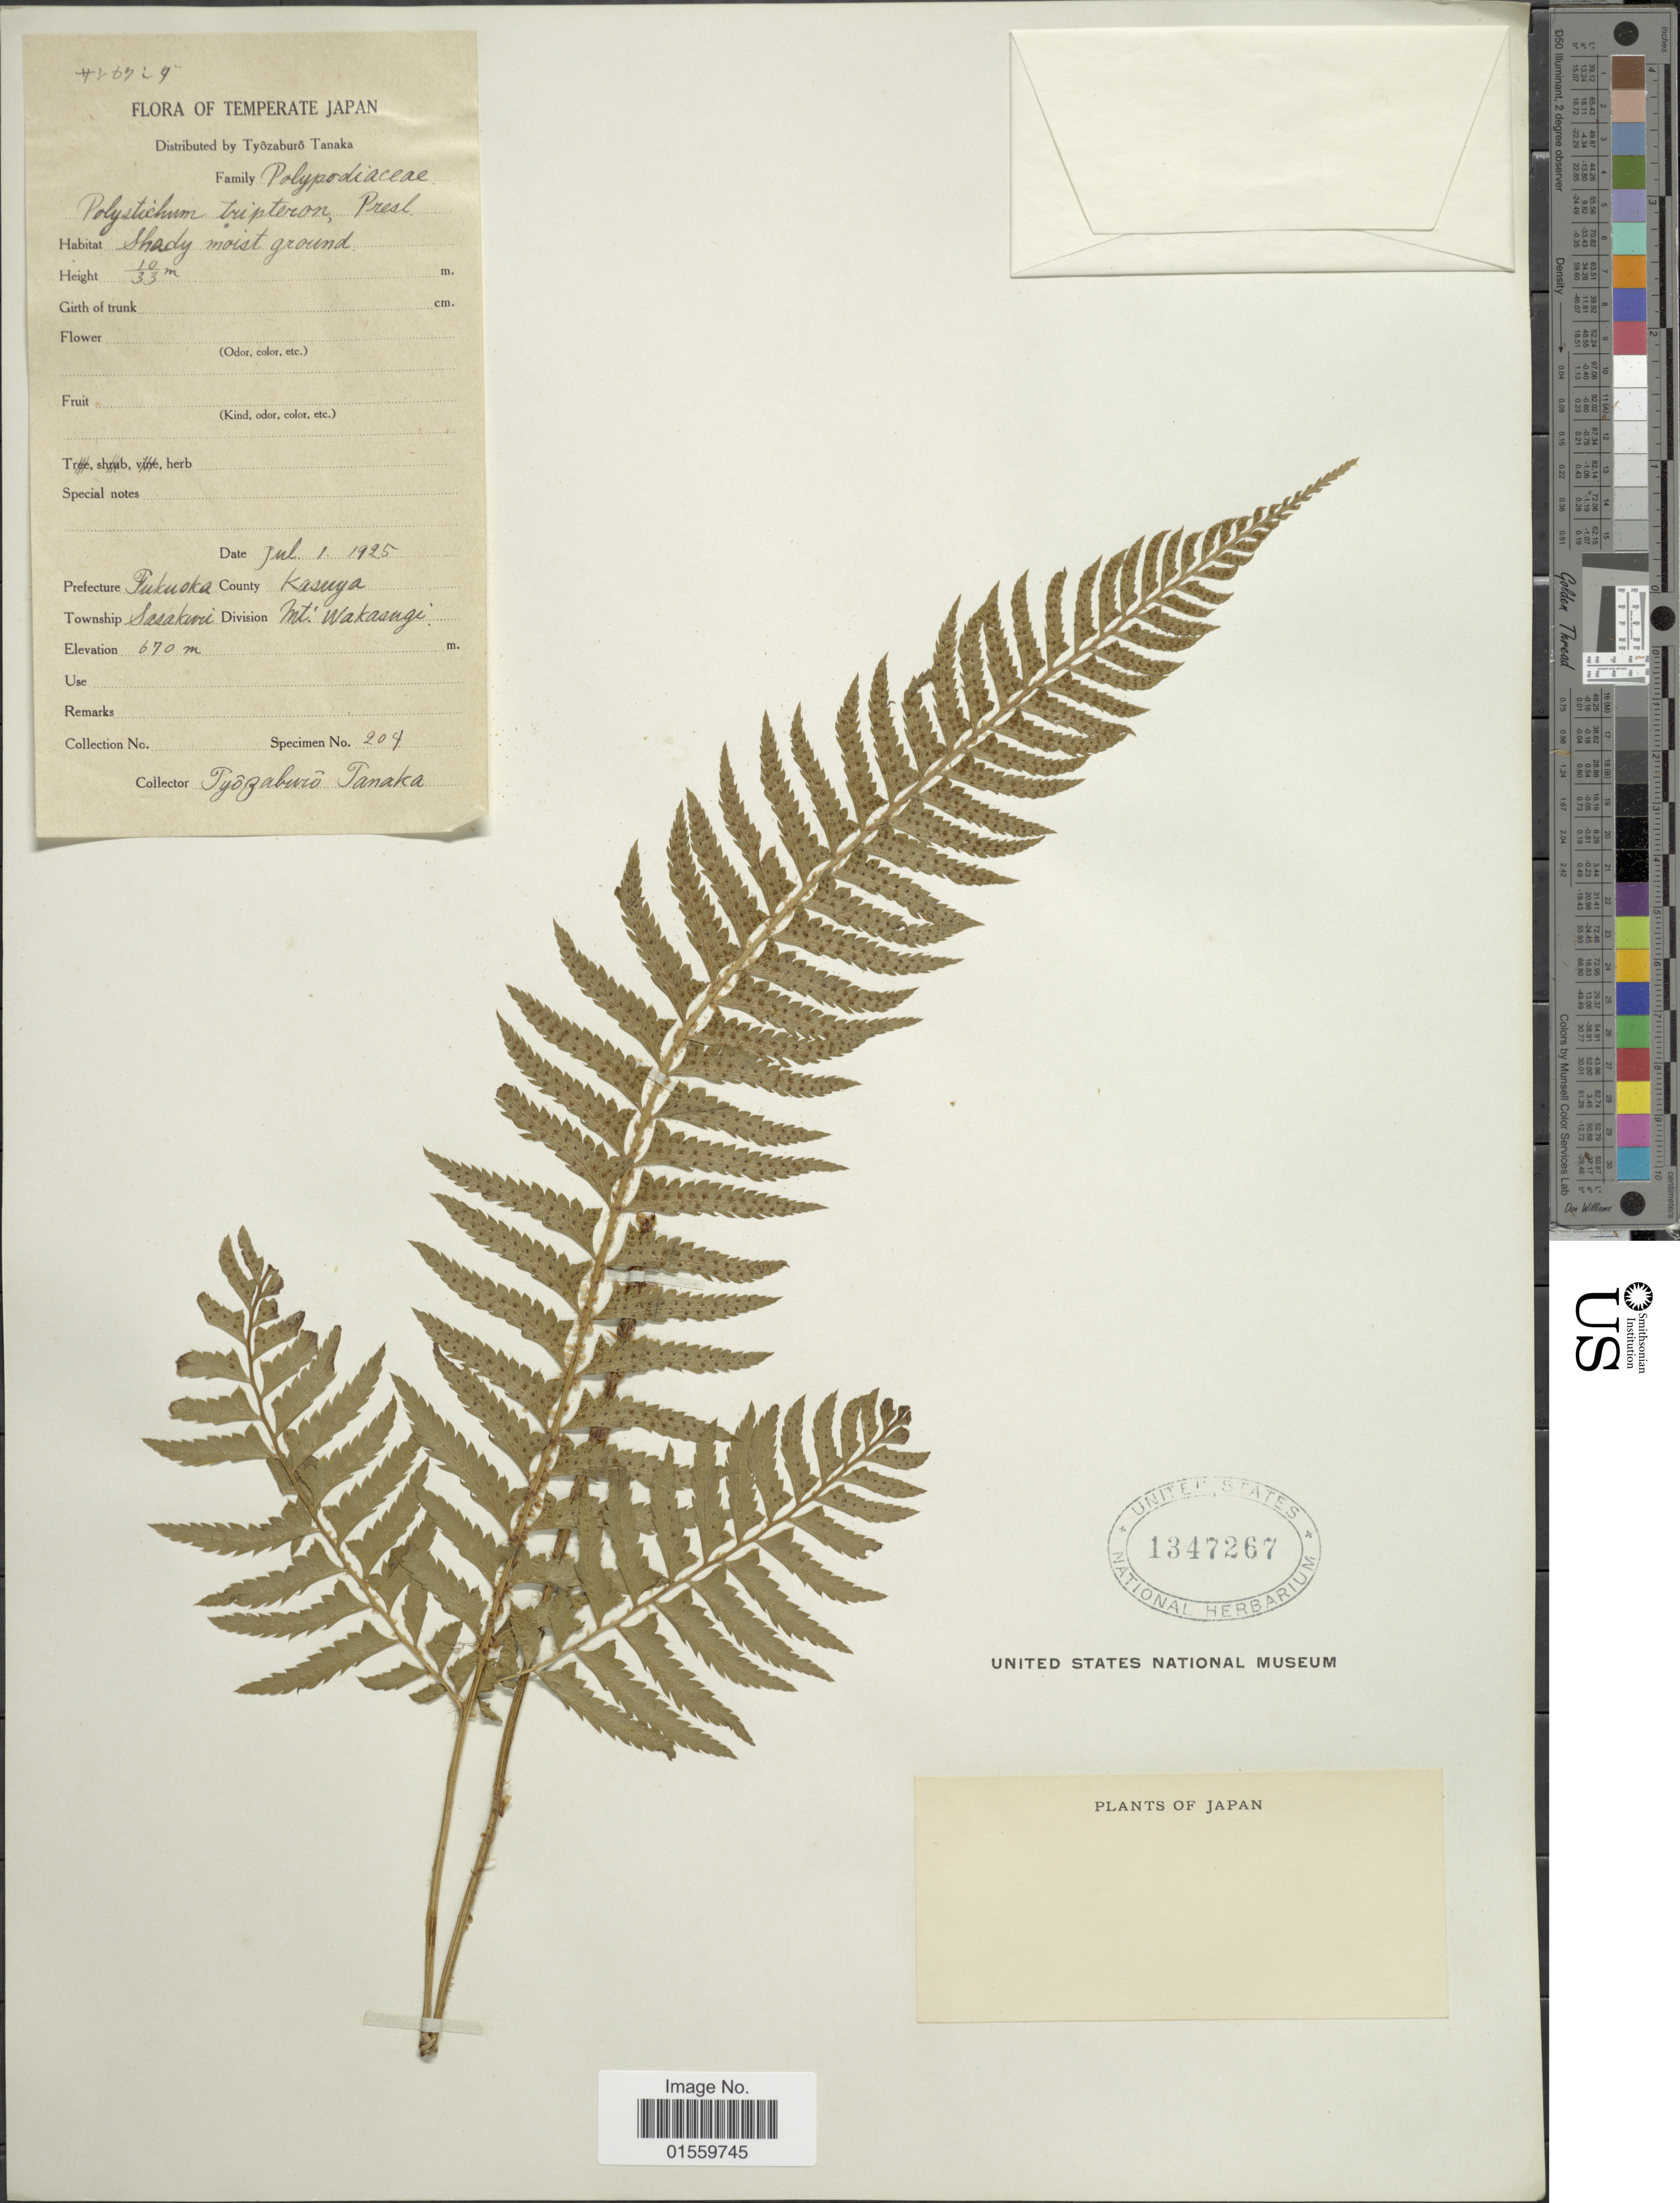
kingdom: Plantae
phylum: Tracheophyta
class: Polypodiopsida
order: Polypodiales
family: Dryopteridaceae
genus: Polystichum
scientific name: Polystichum tripteron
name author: (Kunze) C. Presl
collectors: T. Tamaka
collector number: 204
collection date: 1925-07-01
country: Japan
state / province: Hukuoka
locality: Temperate Japan, Prefecture Fukuoka, County Kasuya, Township Sasakuri, Division Mt. Wakasugi.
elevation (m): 670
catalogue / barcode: US 1347267